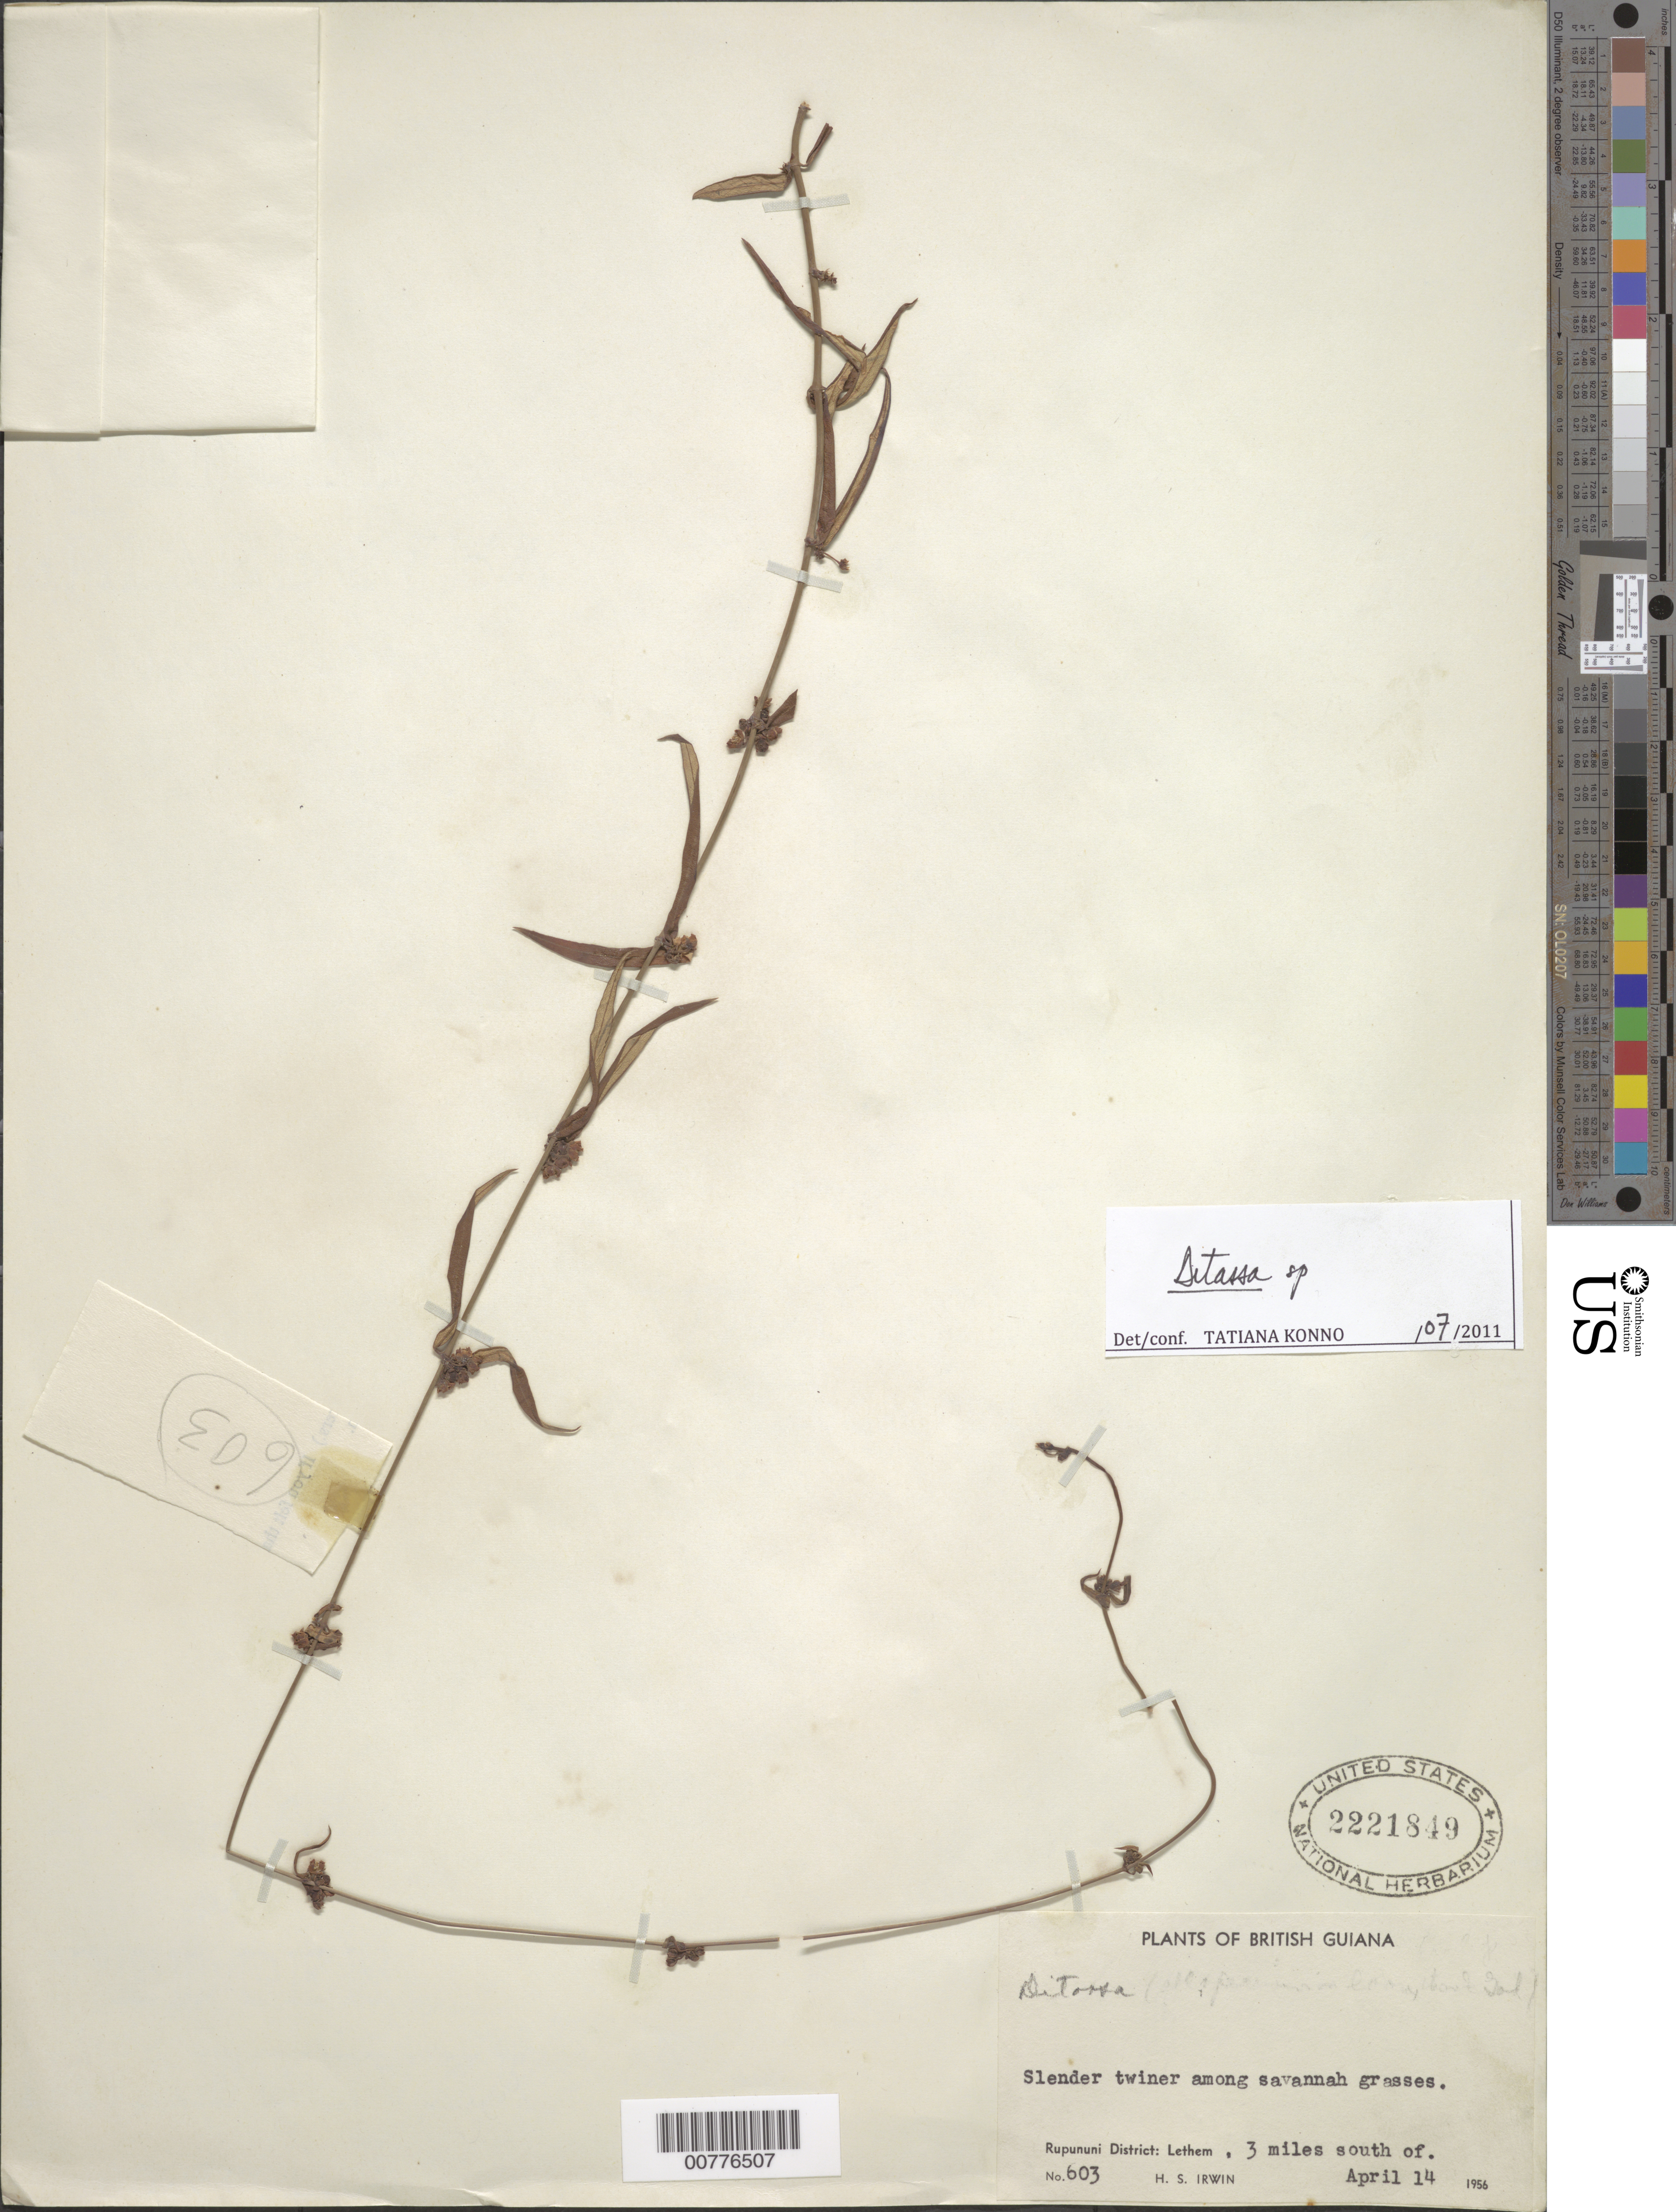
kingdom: Plantae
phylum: Tracheophyta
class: Magnoliopsida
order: Gentianales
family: Apocynaceae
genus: Ditassa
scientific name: Ditassa sp.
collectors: H. Irwin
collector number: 603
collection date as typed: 14-Apr-56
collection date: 1956-04-14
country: Guyana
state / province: U. Takutu-U. Essequibo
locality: Rupununi Dist., 3 mi. S of Lethem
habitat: Among savanna grasses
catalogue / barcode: US 2221849